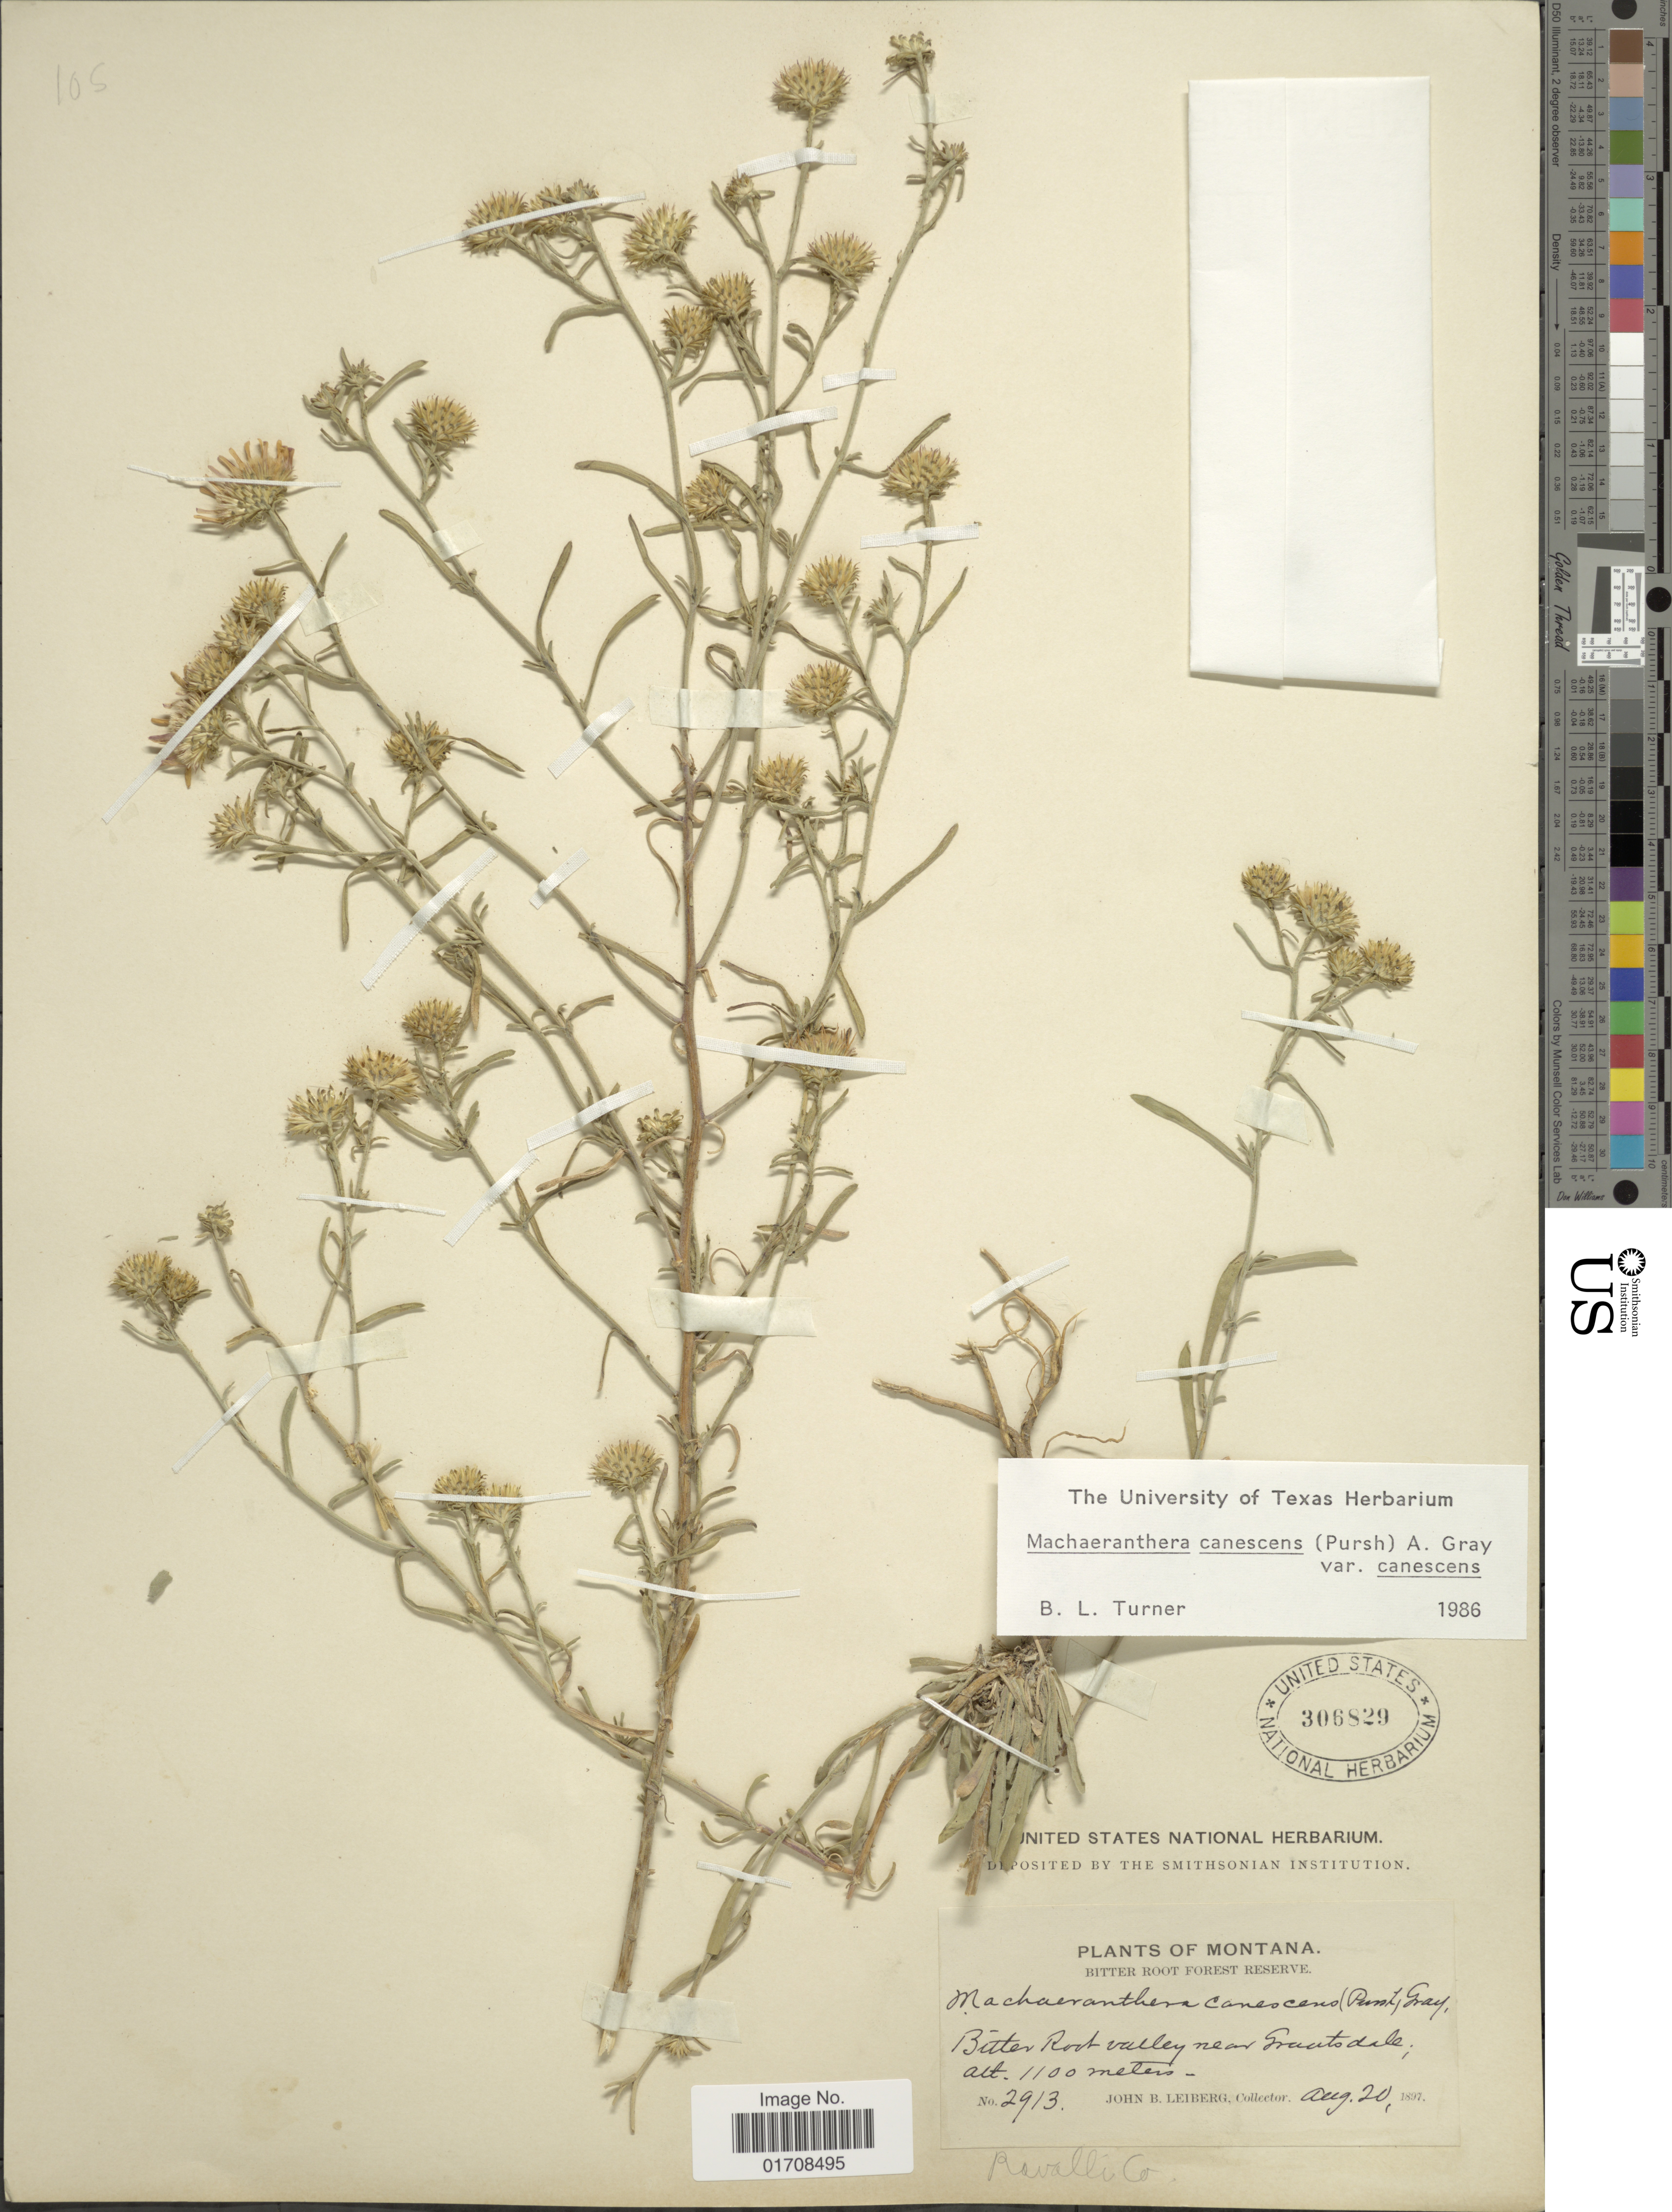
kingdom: Plantae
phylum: Tracheophyta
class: Magnoliopsida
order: Asterales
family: Asteraceae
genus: Machaeranthera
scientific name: Machaeranthera canescens var. canescens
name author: (Pursh) A. Gray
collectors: J. B. Leiberg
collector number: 2913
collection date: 1897-08-20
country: United States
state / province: Montana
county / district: Ravalli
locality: Bitter Root Forest Reserve, Bitter Root Valley near Grantsdale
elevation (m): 1100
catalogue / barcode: US 306829